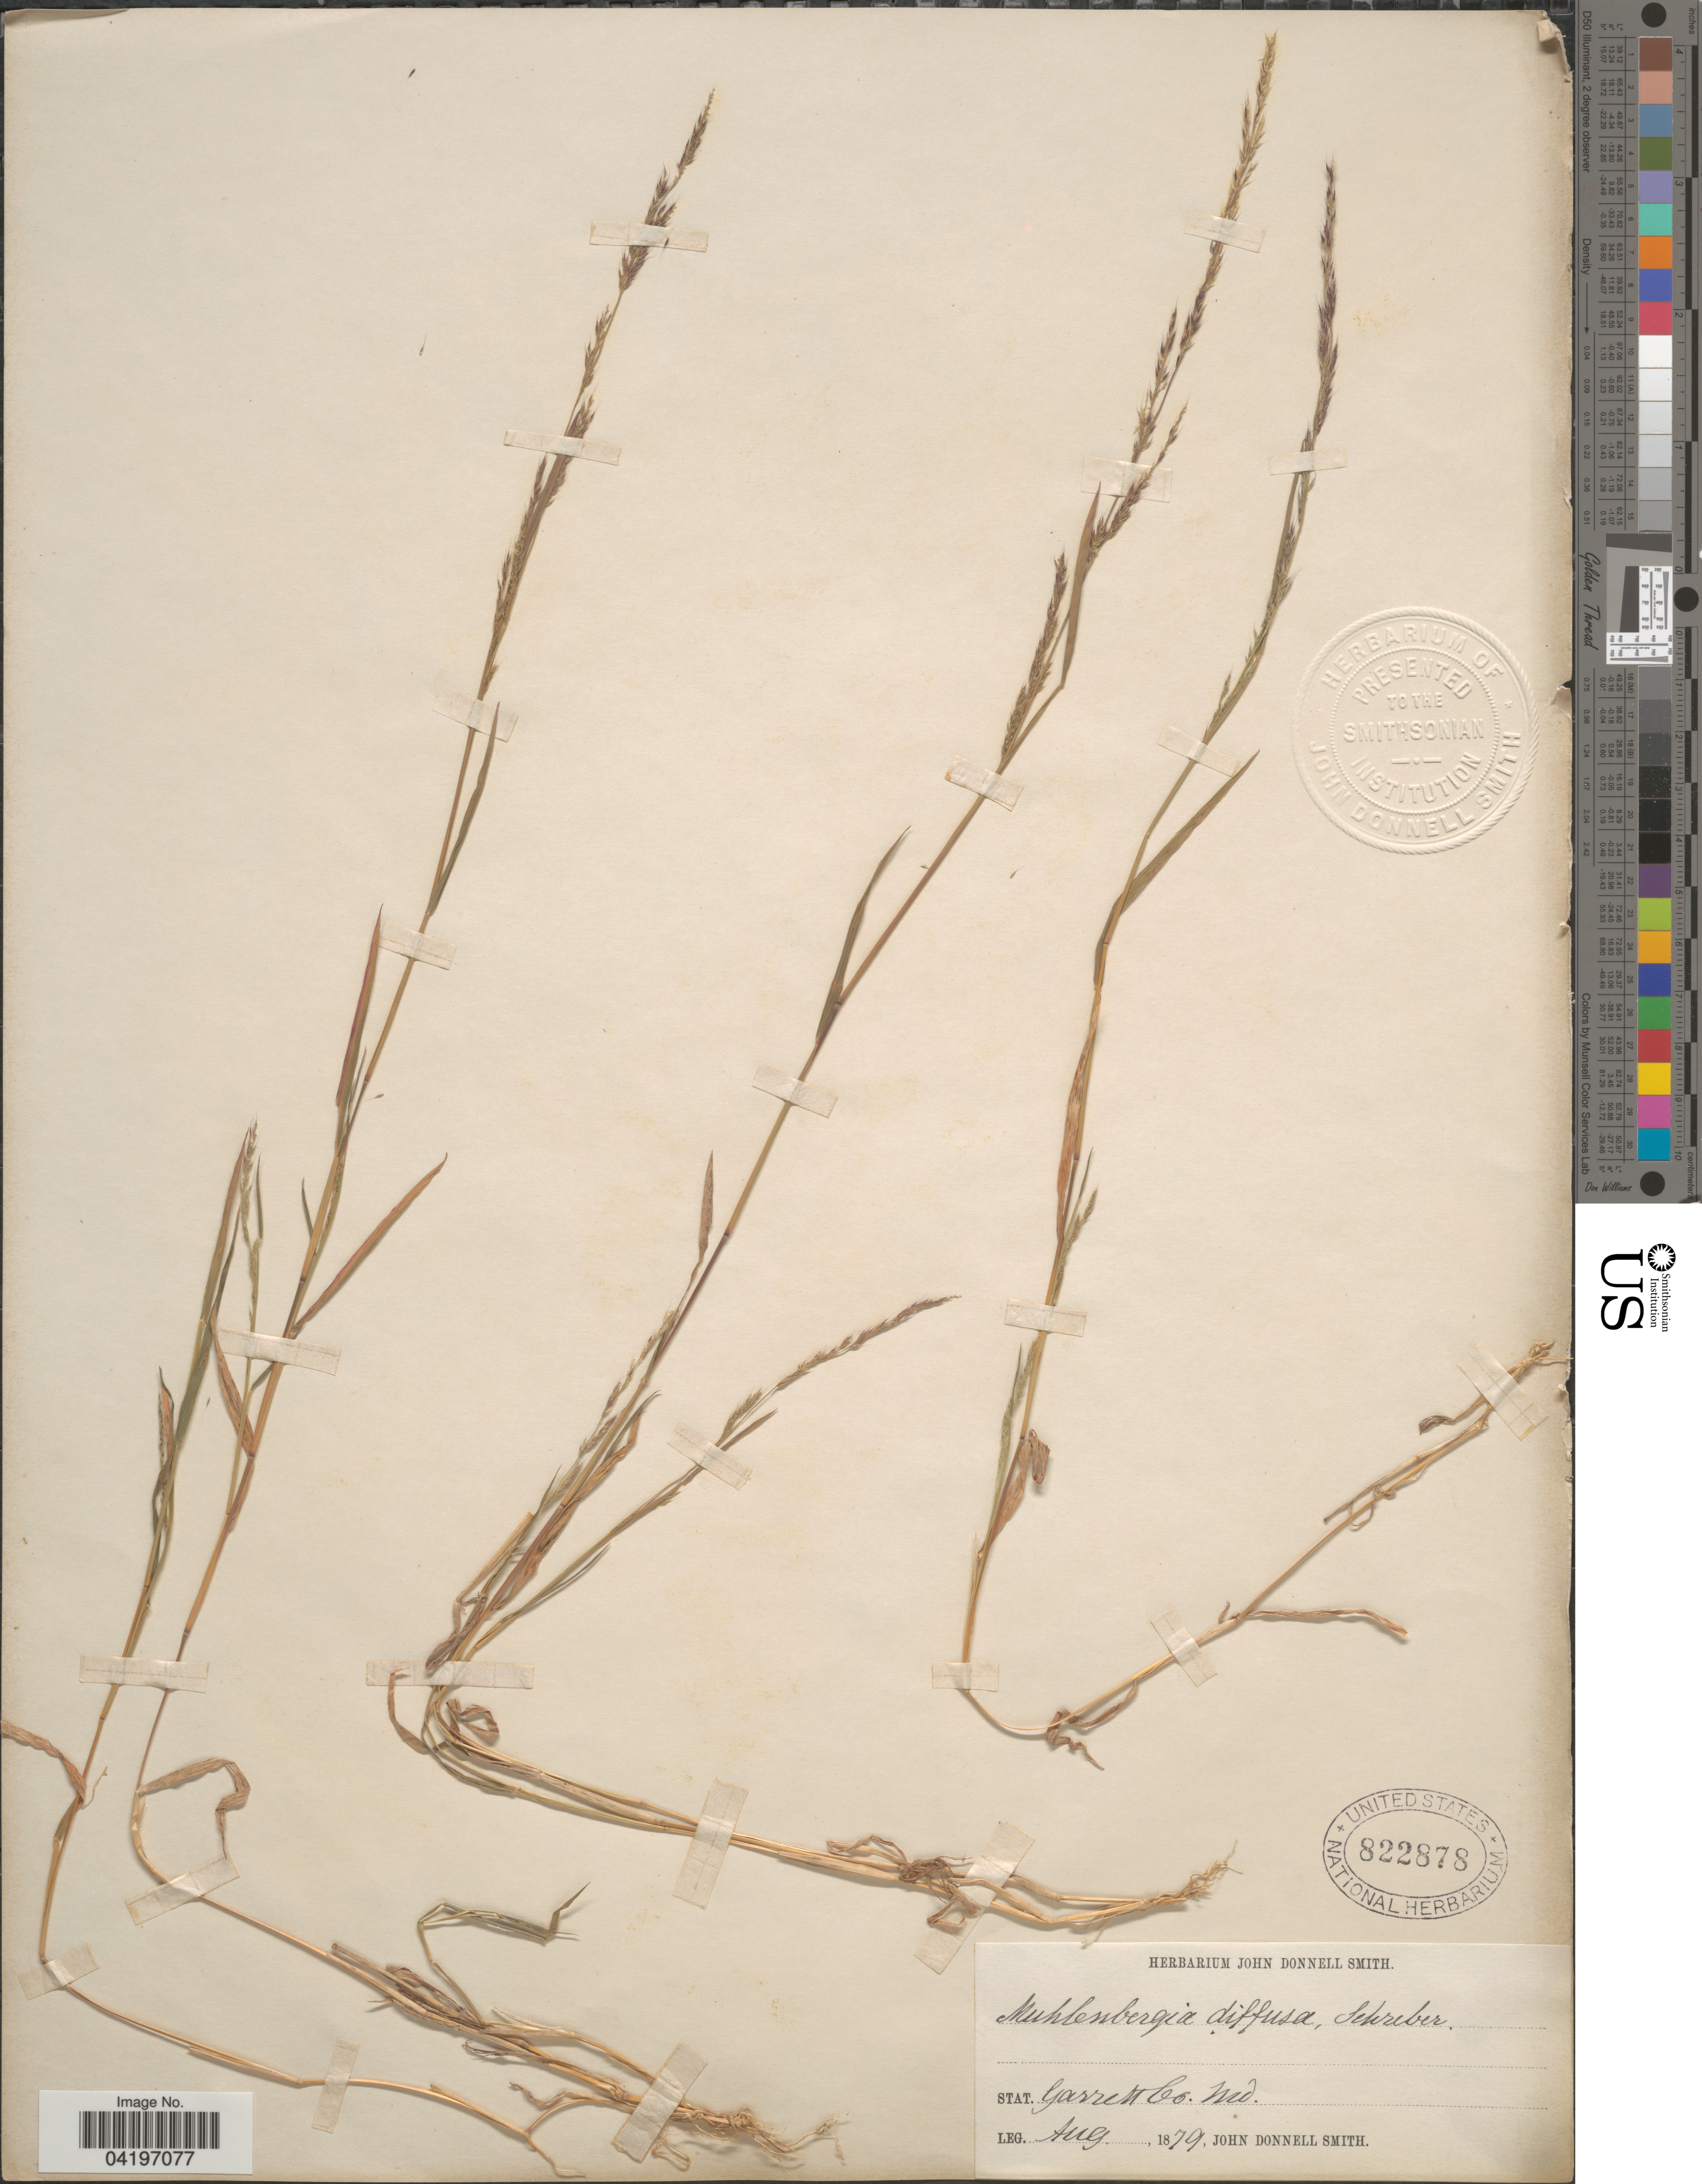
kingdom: Plantae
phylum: Tracheophyta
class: Liliopsida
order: Poales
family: Poaceae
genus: Muhlenbergia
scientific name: Muhlenbergia schreberi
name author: J.F. Gmel.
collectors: J. Donnell Smith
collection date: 1879-08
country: United States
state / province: Maryland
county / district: Garrett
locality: Garrett Co.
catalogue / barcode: US 822878